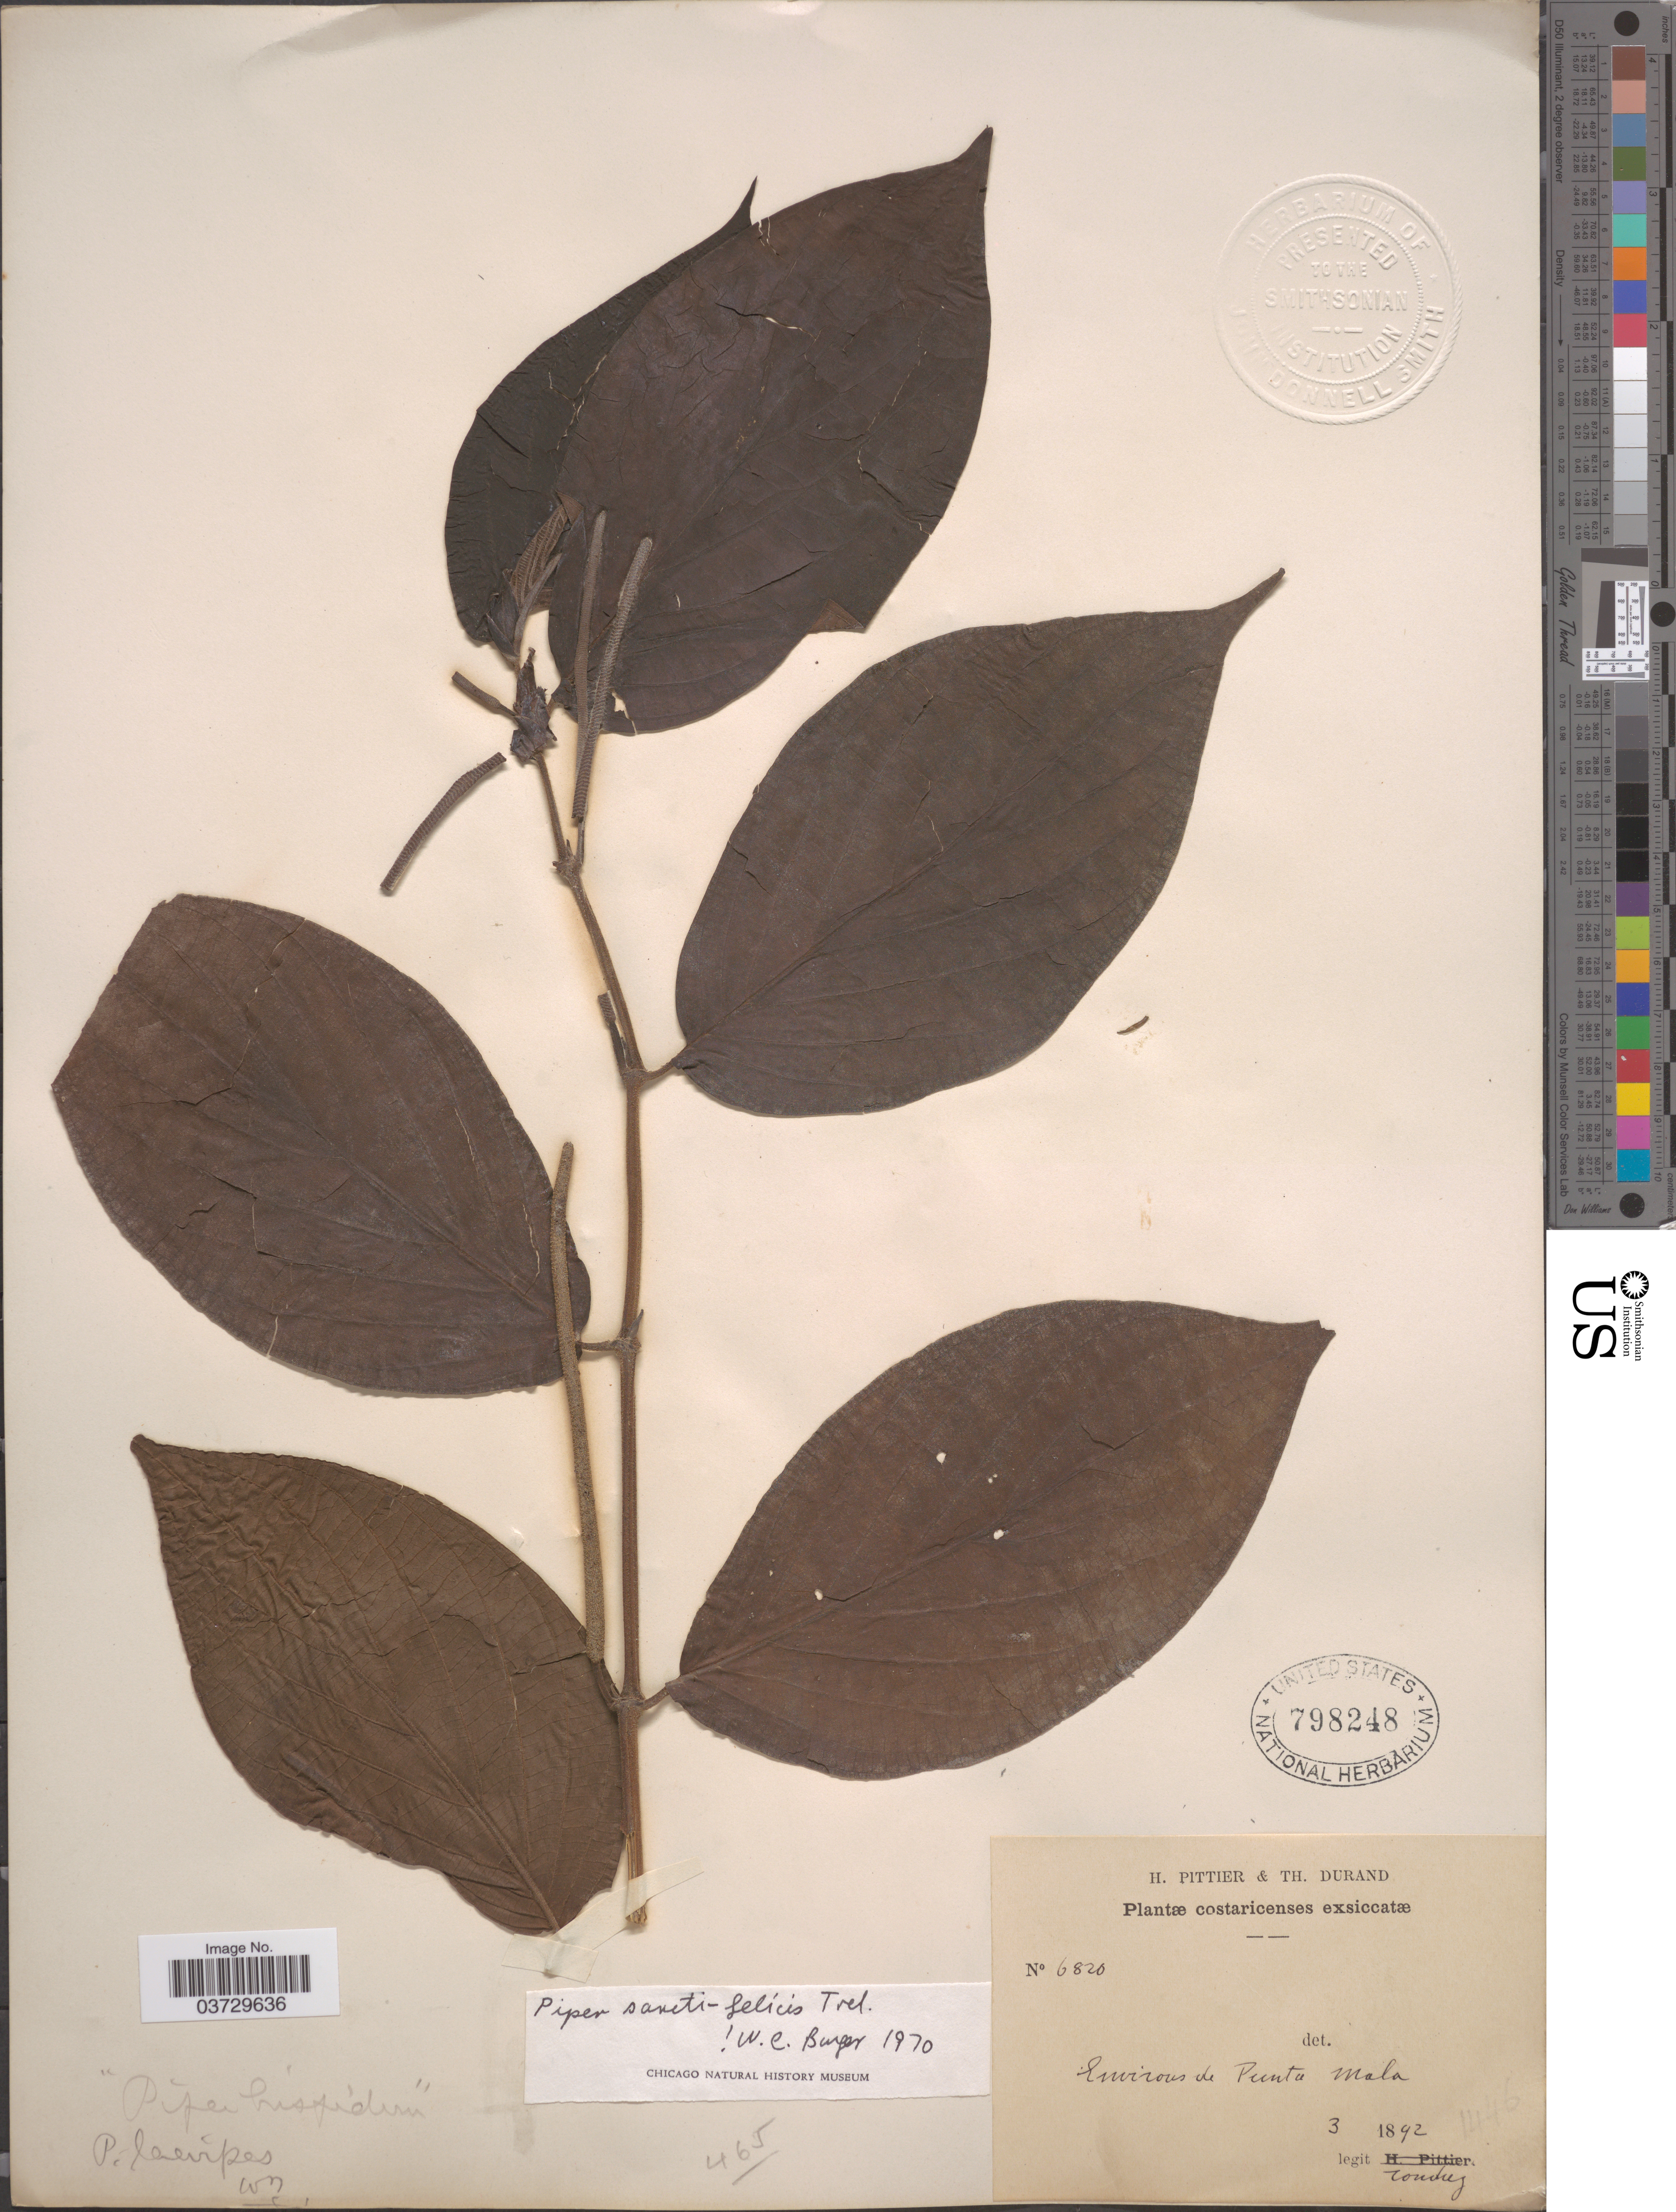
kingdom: Plantae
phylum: Tracheophyta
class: Magnoliopsida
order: Piperales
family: Piperaceae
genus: Piper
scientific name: Piper sancti-felicis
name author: Trel.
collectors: Tonduz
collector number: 6820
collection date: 1892-03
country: Costa Rica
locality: Environs de Punta Mala.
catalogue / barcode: US 798248